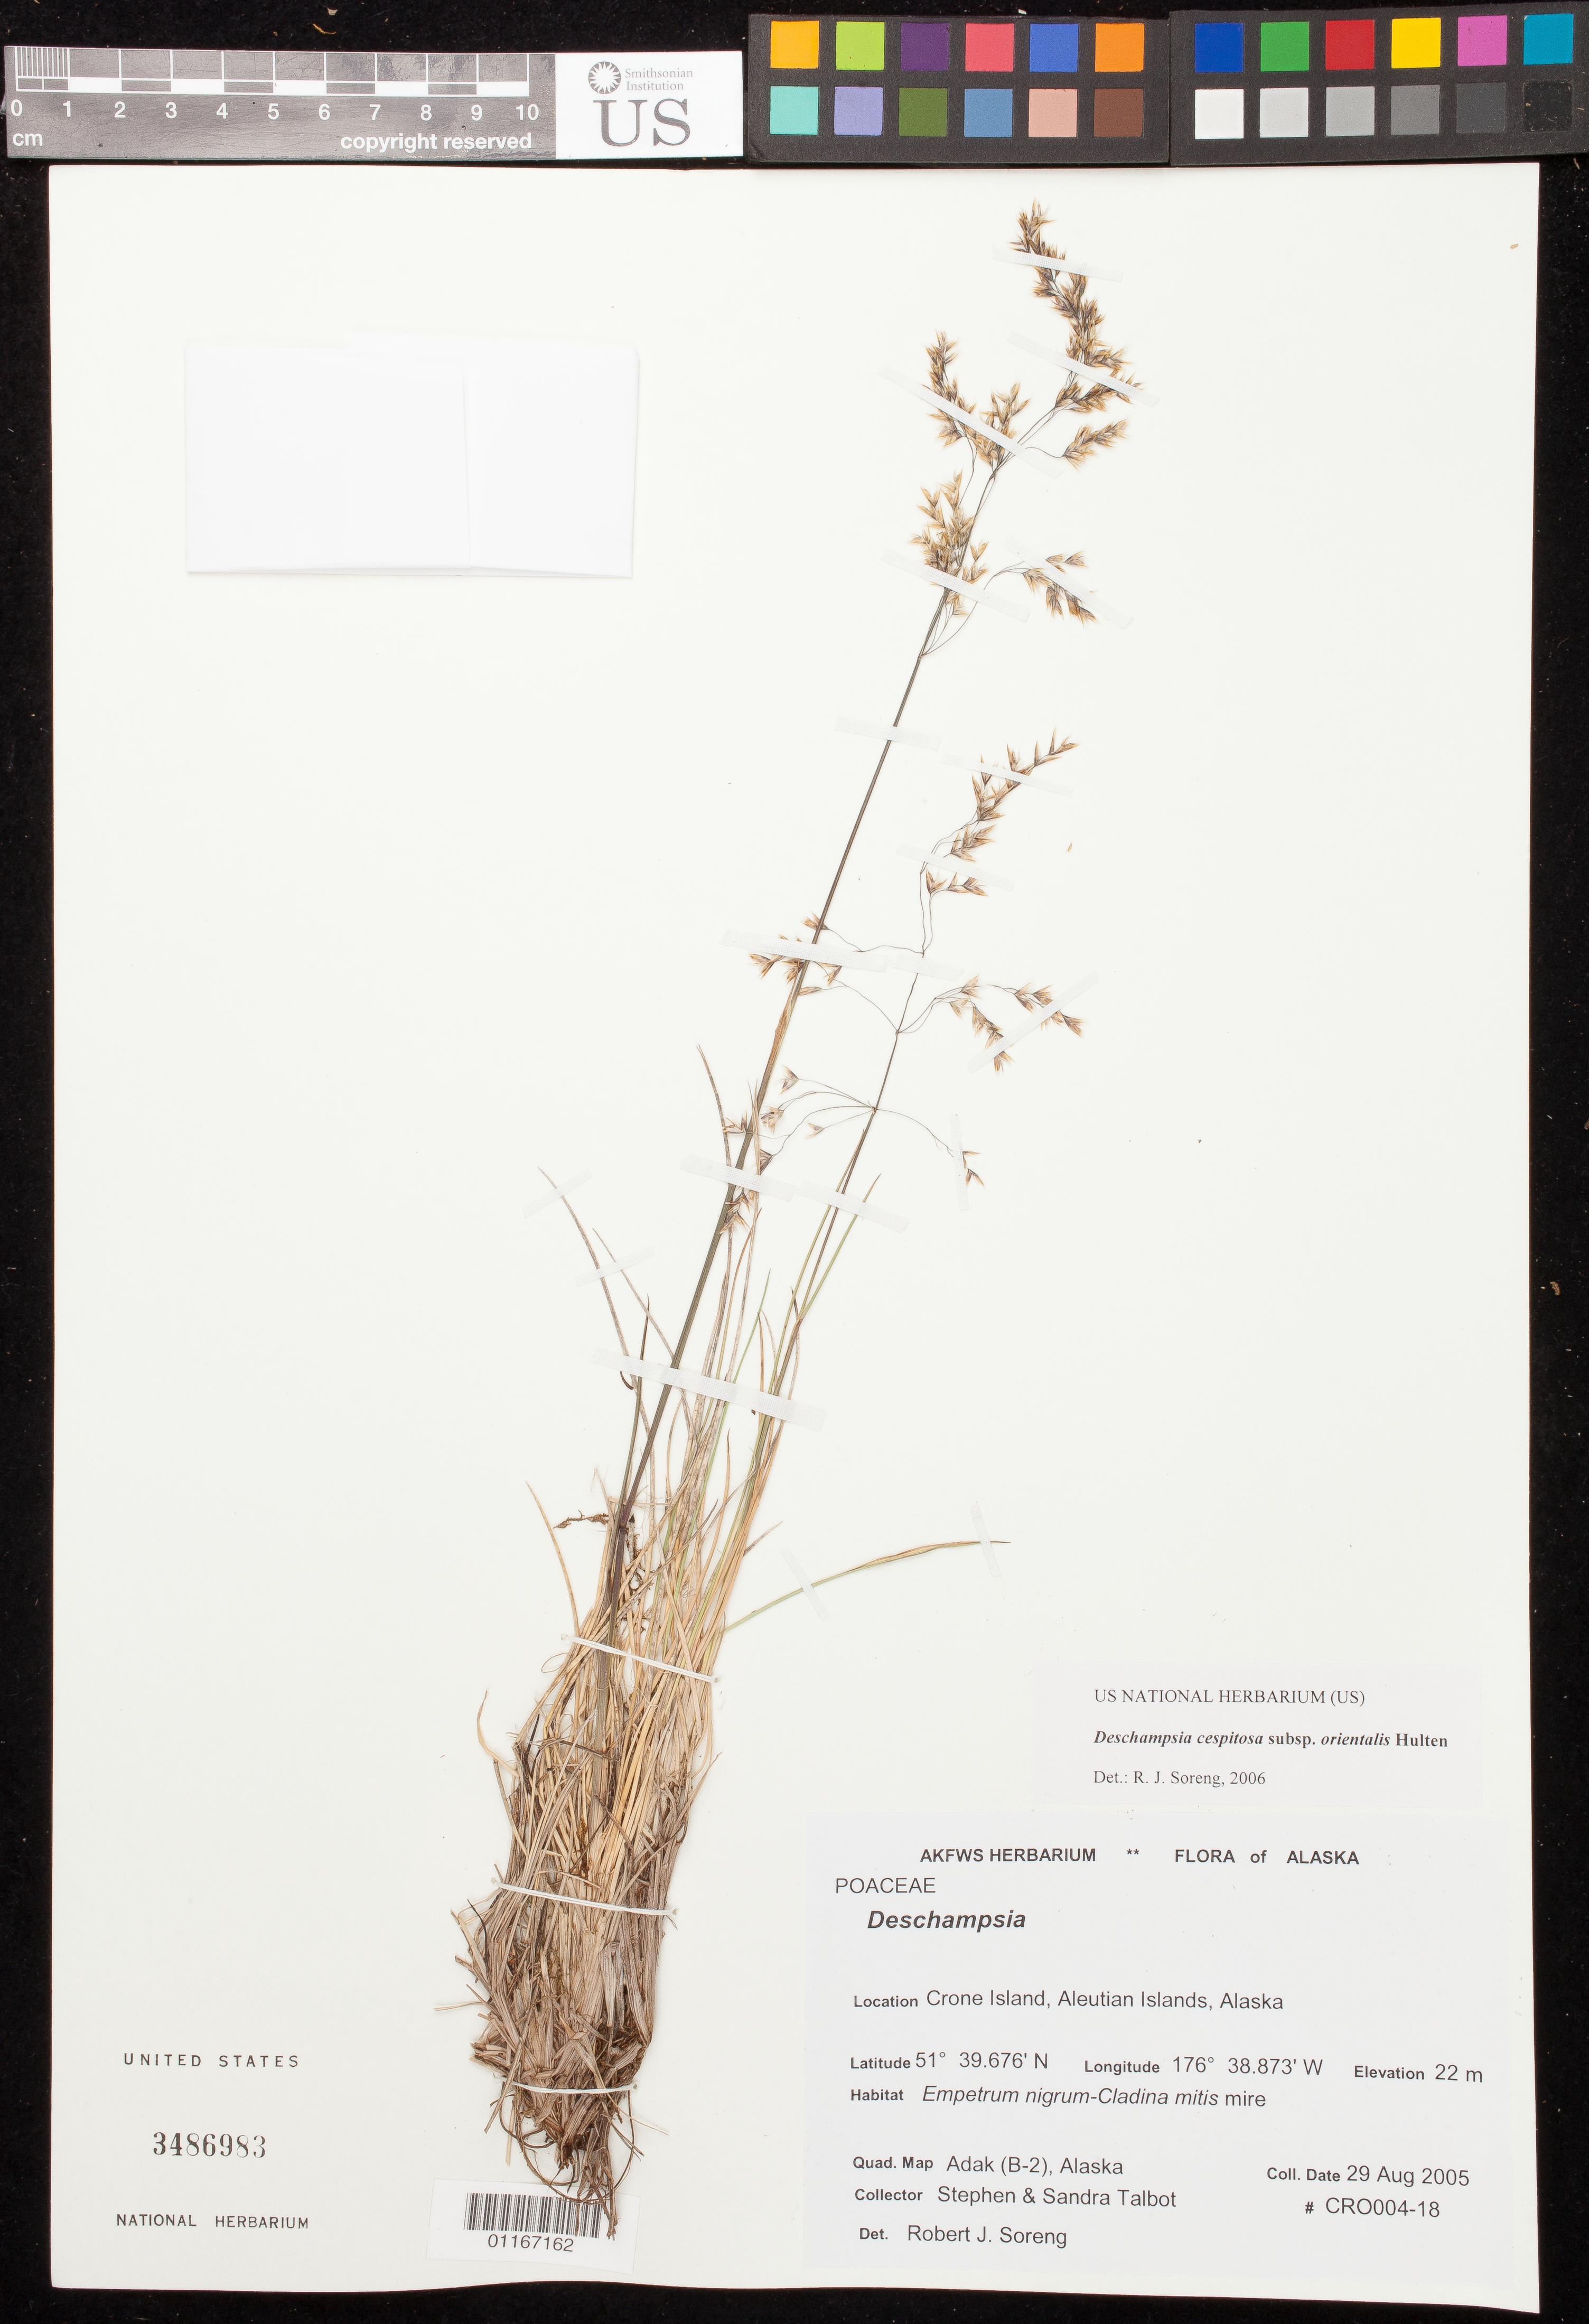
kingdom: Plantae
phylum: Tracheophyta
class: Liliopsida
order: Poales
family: Poaceae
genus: Deschampsia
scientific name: Deschampsia cespitosa subsp. orientalis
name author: Hultén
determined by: Soreng, Robert J., Research Associate (BOT), Smithsonian Institution - National Museum of Natural History (UNITED STATES)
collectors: Talbot, S. S. (Collector), Talbot, Sandra (Collector)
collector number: CRO004-18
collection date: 2005-08-29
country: United States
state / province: Alaska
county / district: Aleutian Islands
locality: Crone Island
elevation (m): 22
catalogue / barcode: US 3486983